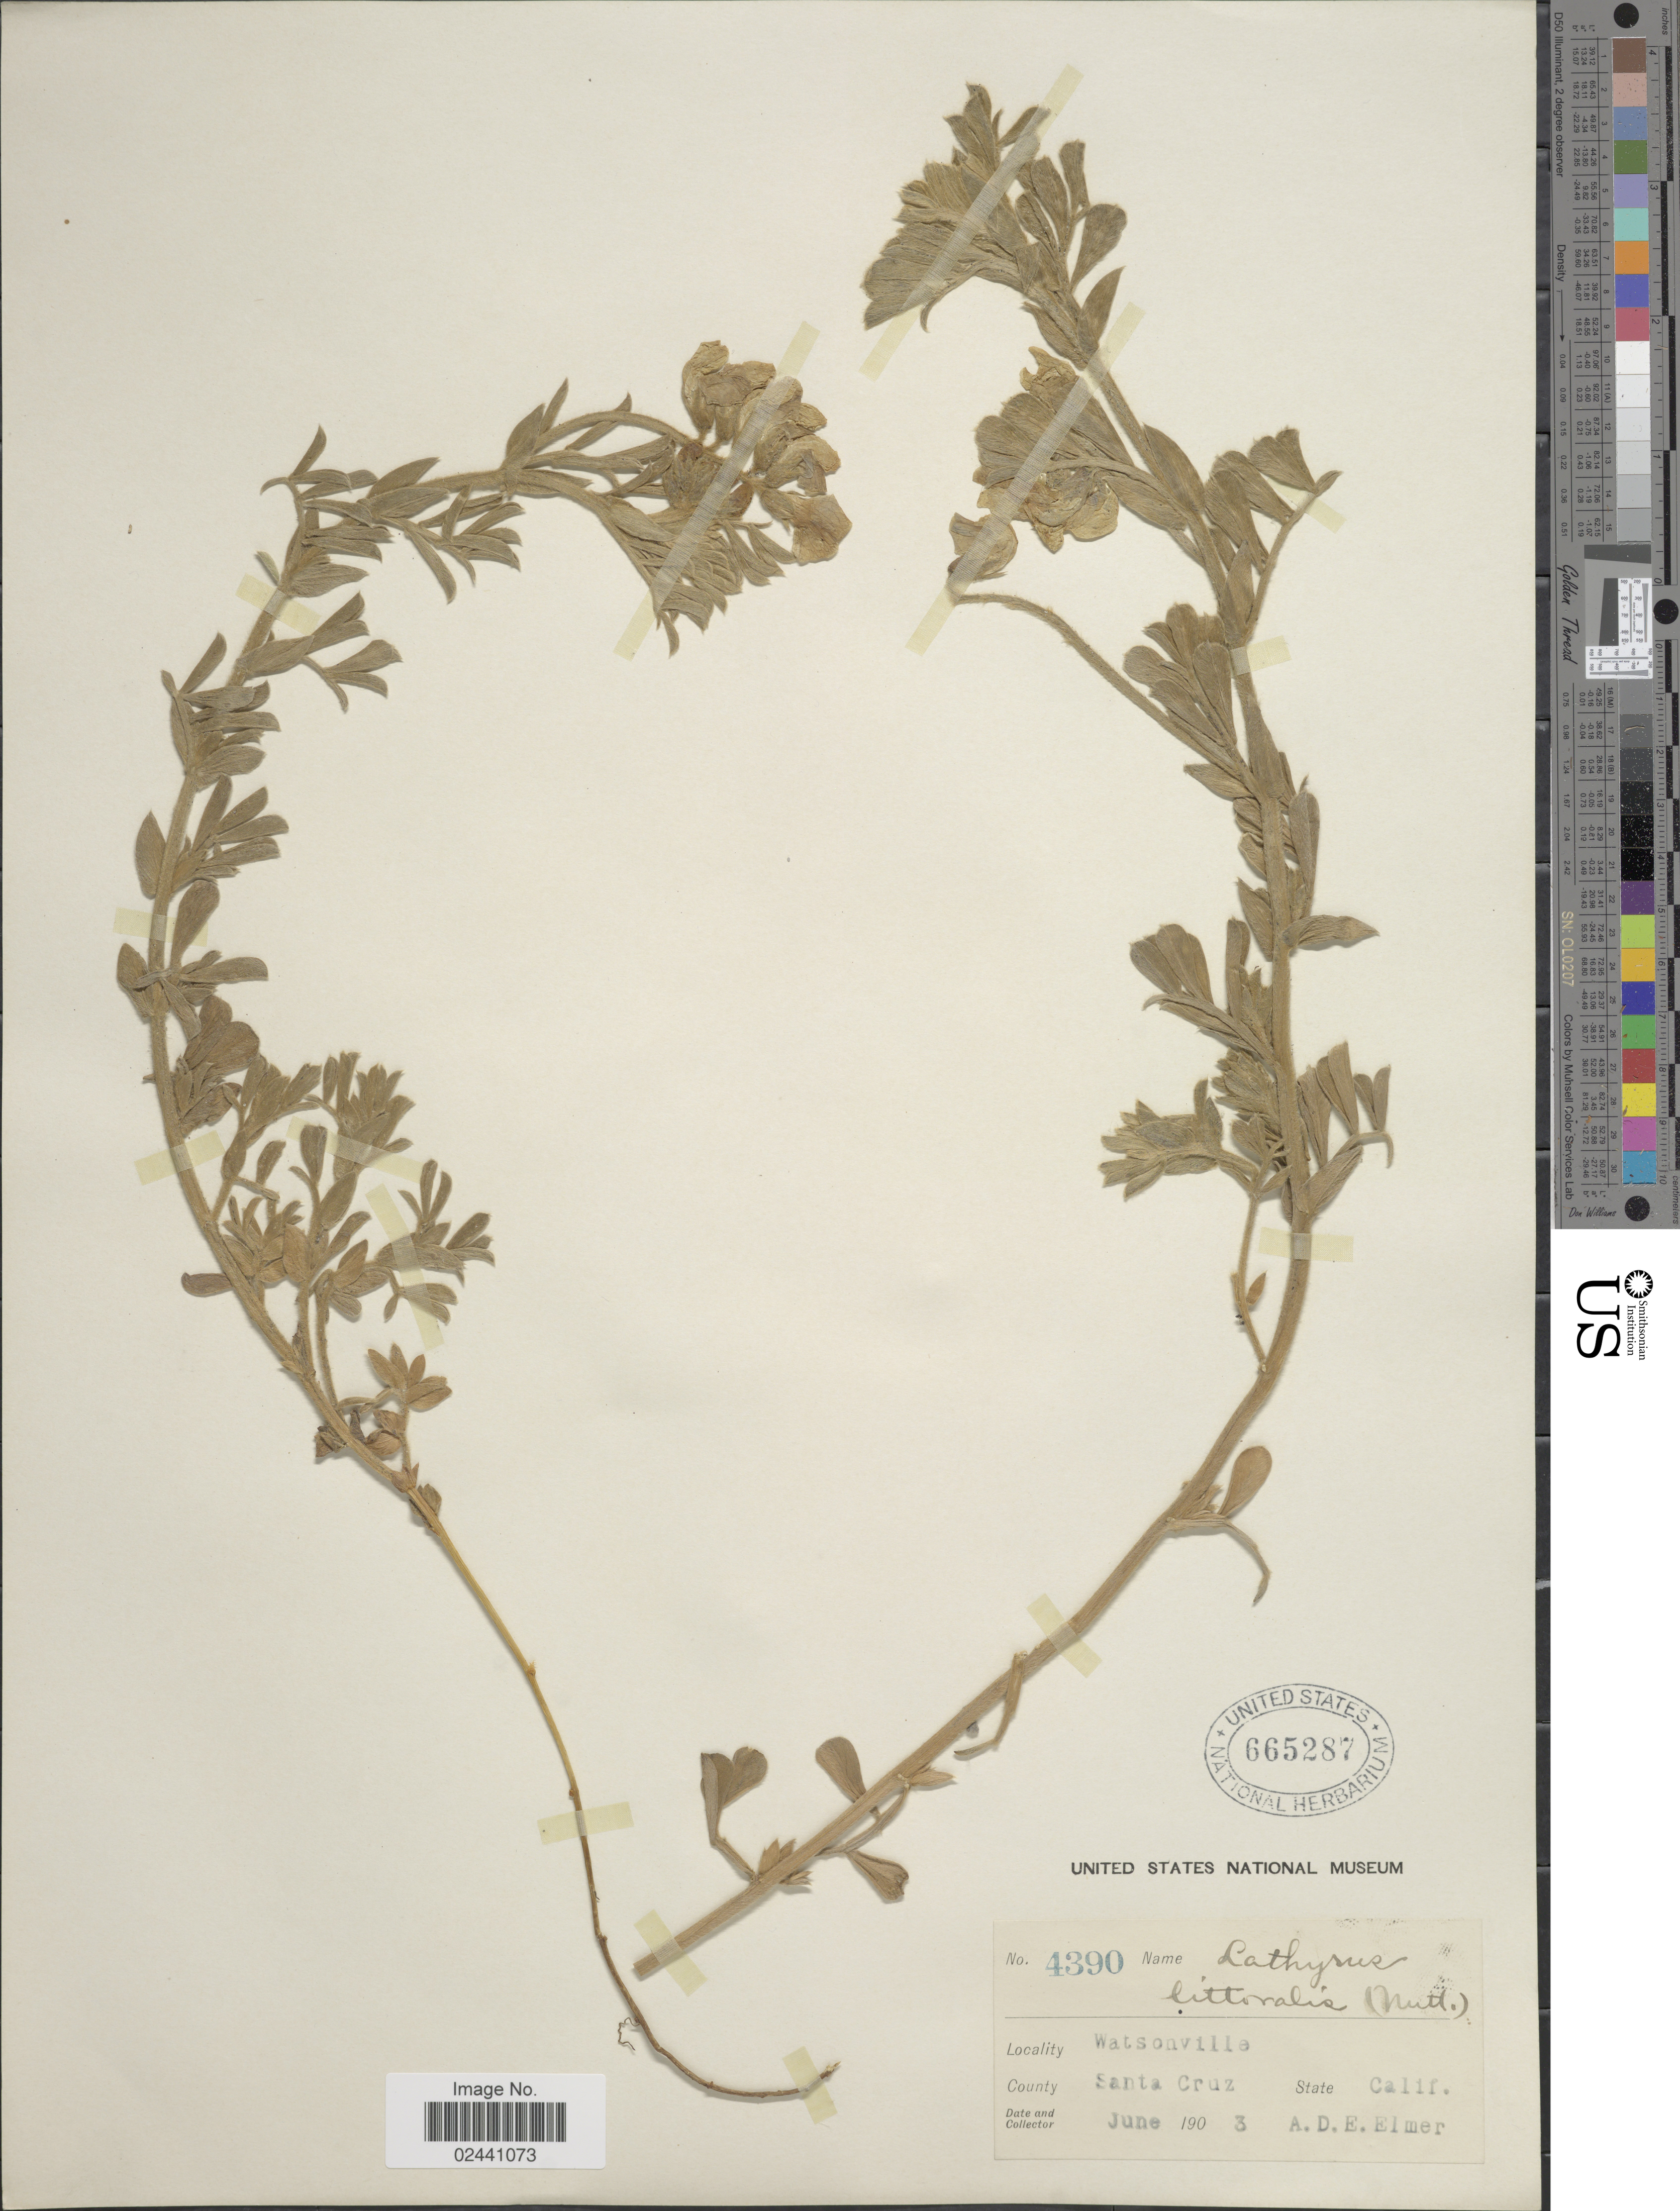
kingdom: Plantae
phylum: Tracheophyta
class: Magnoliopsida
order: Fabales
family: Fabaceae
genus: Lathyrus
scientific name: Lathyrus littoralis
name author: (Torr. & A. Gray) Walp.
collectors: A. D. E. Elmer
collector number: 4390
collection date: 1903-06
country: United States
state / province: California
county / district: Santa Cruz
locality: Watsonville. County Santa Cruz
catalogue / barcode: US 665287